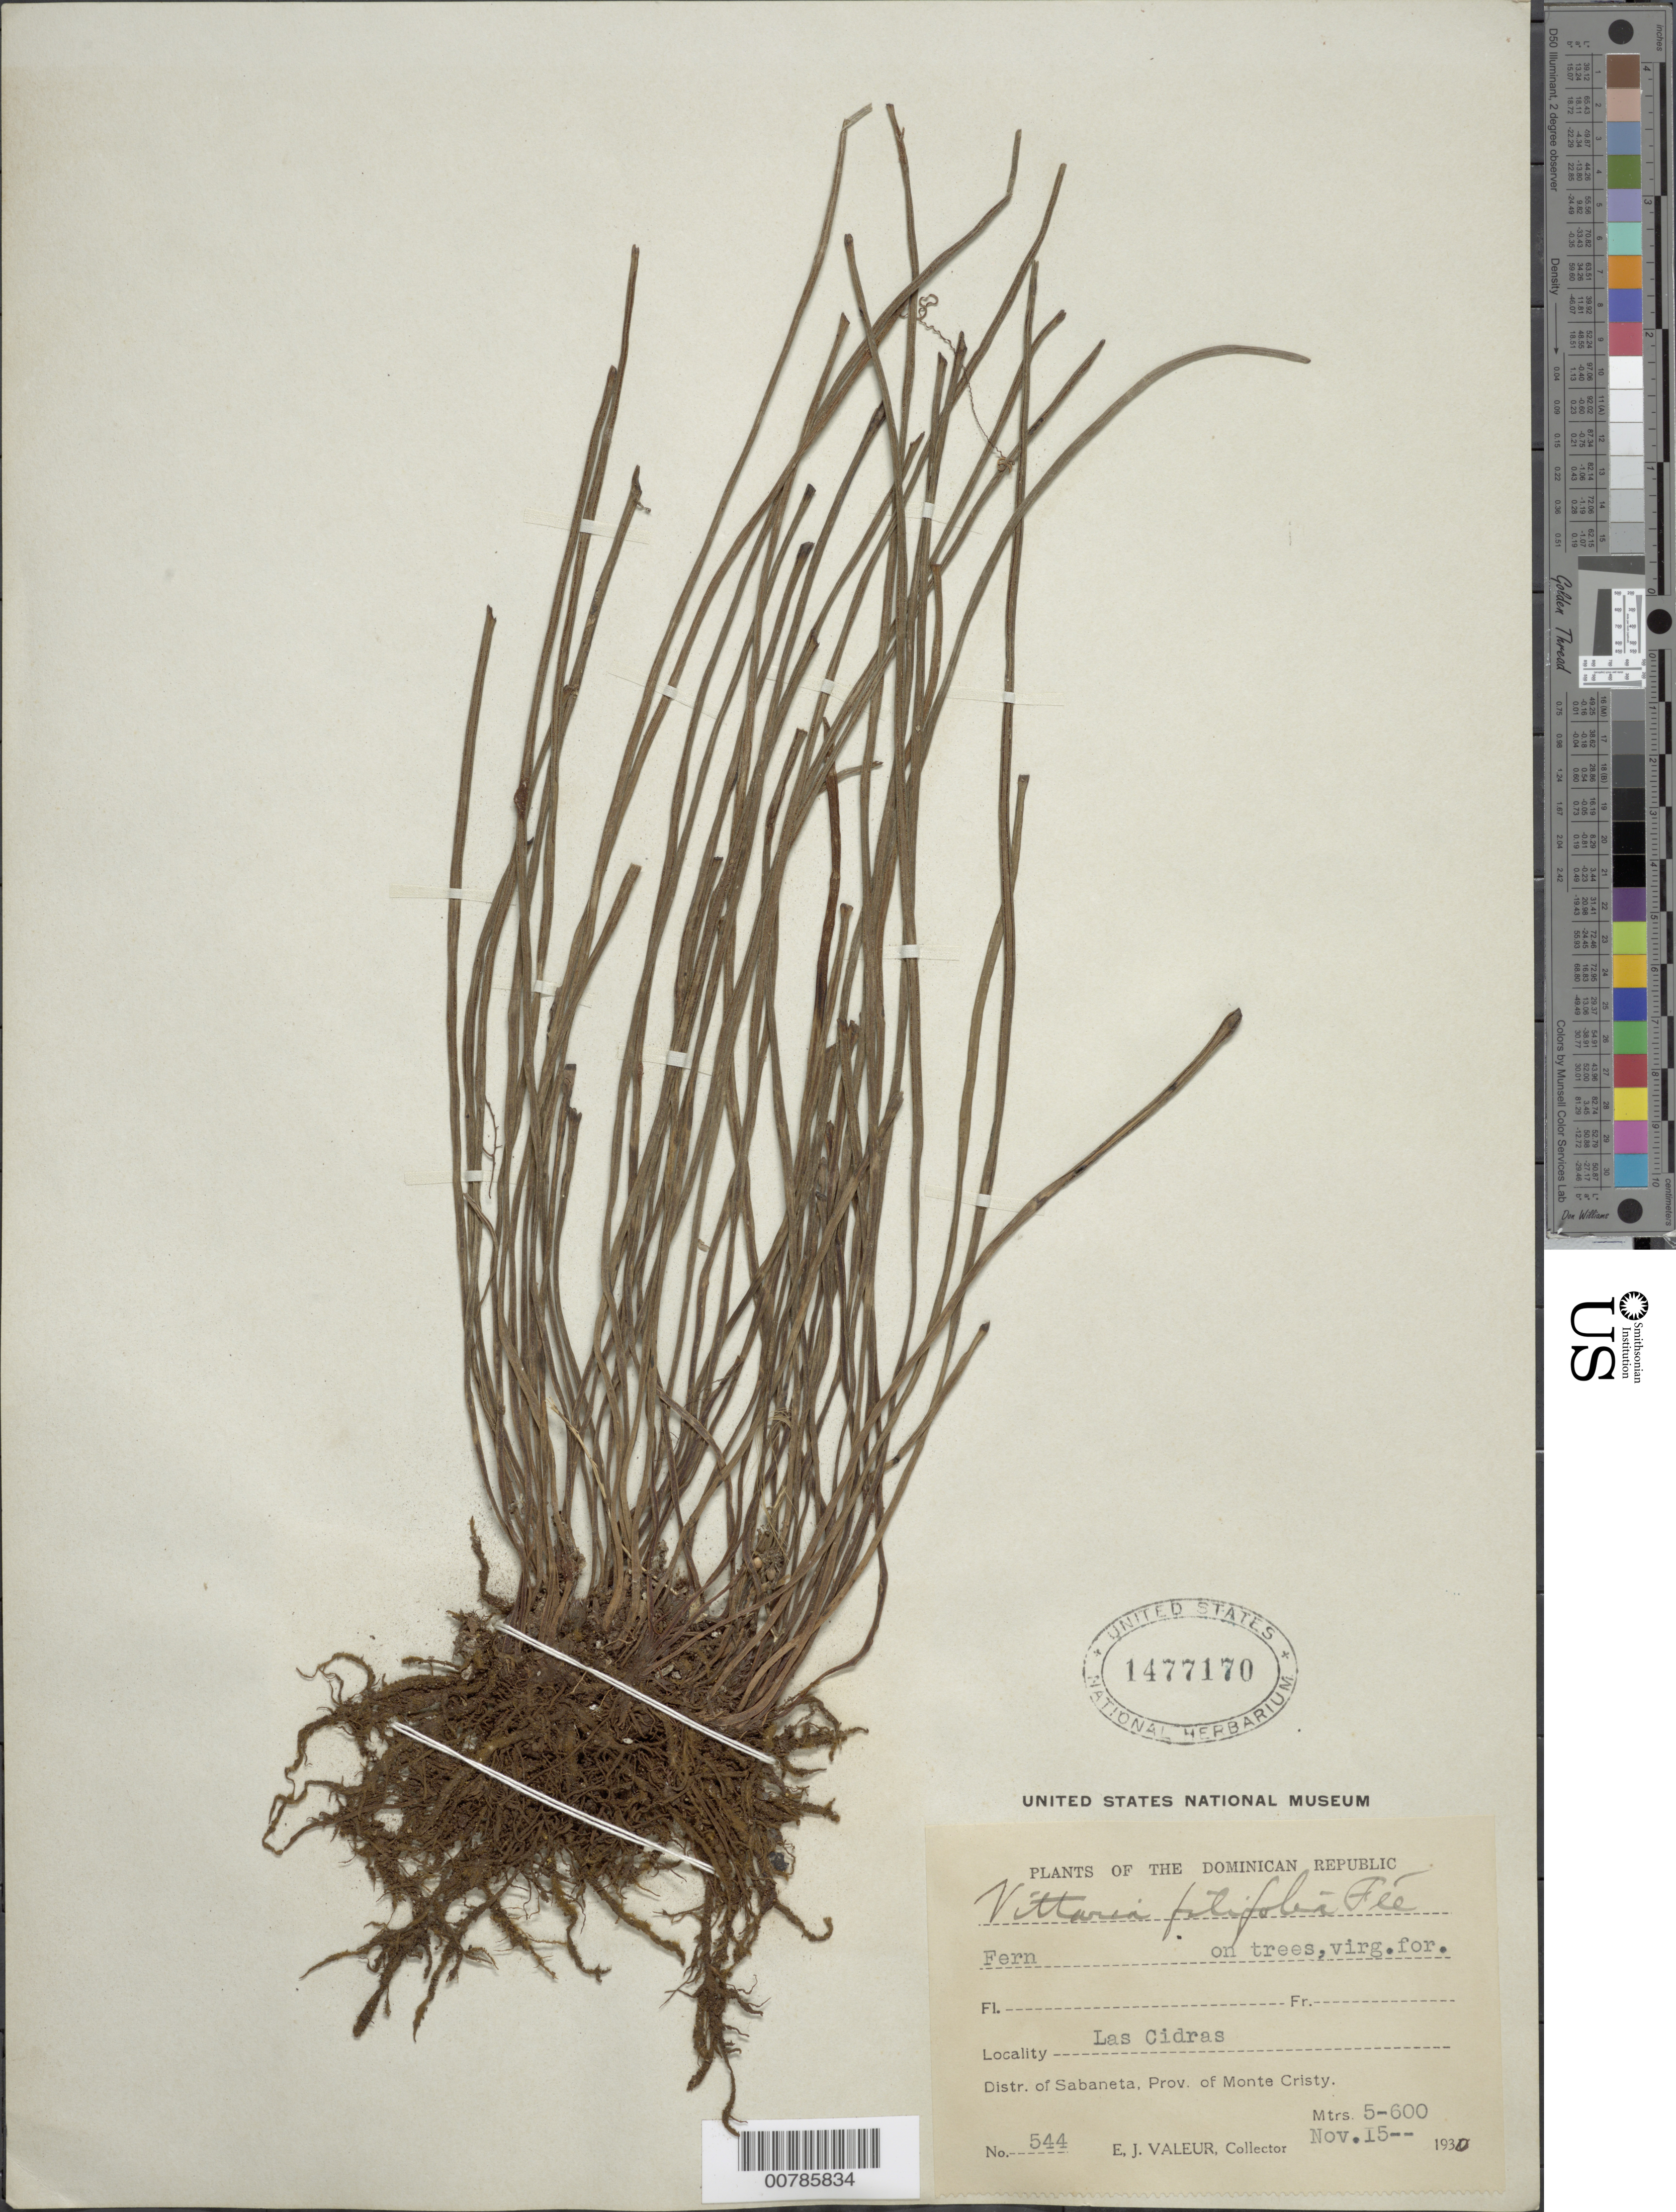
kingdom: Plantae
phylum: Tracheophyta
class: Polypodiopsida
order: Polypodiales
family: Pteridaceae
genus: Vittaria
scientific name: Vittaria graminifolia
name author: Kaulf.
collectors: E. Valeur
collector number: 544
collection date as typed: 15 Nov 1930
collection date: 1930-11-15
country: Dominican Republic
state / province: Monte Cristi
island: Hispaniola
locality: Las Cidras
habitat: Virgin forest, on trees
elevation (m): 500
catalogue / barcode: US 1477170